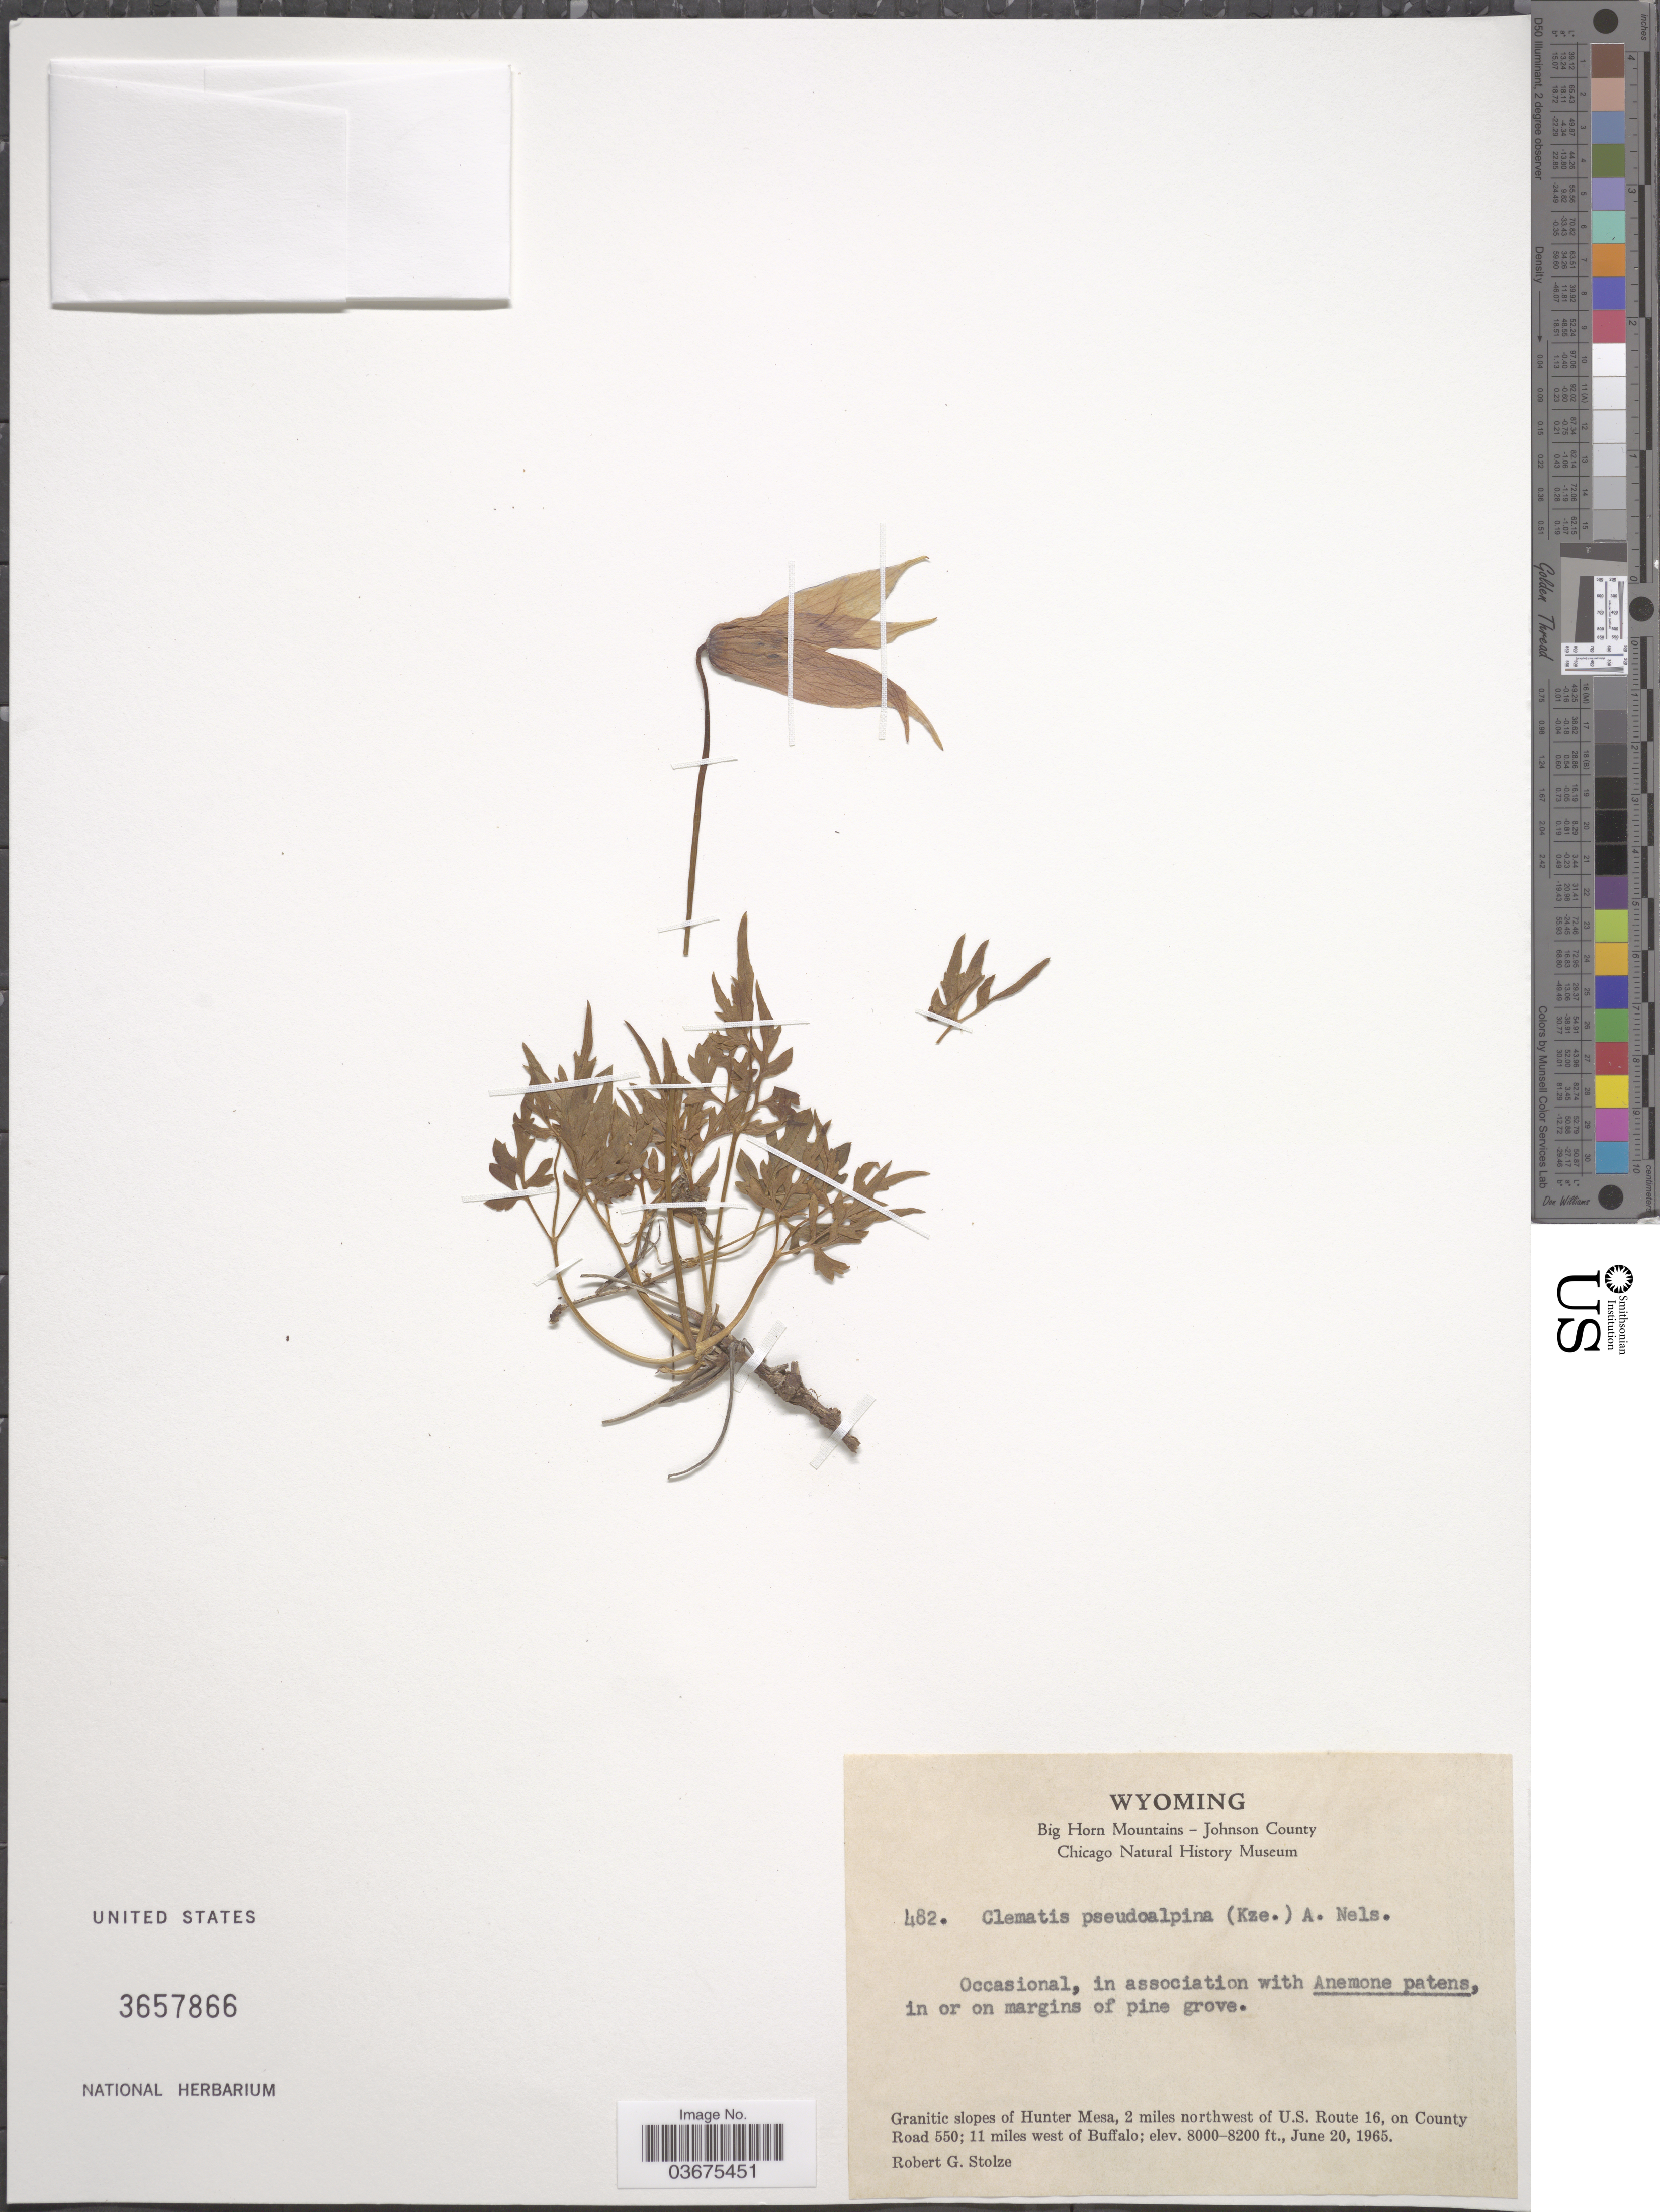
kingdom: Plantae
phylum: Tracheophyta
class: Magnoliopsida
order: Ranunculales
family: Ranunculaceae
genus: Clematis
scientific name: Clematis pseudoalpina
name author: (Kuntze) A. Nelson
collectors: R. G. Stolze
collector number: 482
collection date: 1965-06-20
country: United States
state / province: Wyoming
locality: Big Horn Mountains - Johnson County. Granitic slopes of Hunter Mesa, 2 miles northwest of U.S. Route 16, on County Road 550; 11 miles west of Buffalo.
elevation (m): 2438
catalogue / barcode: US 3657866